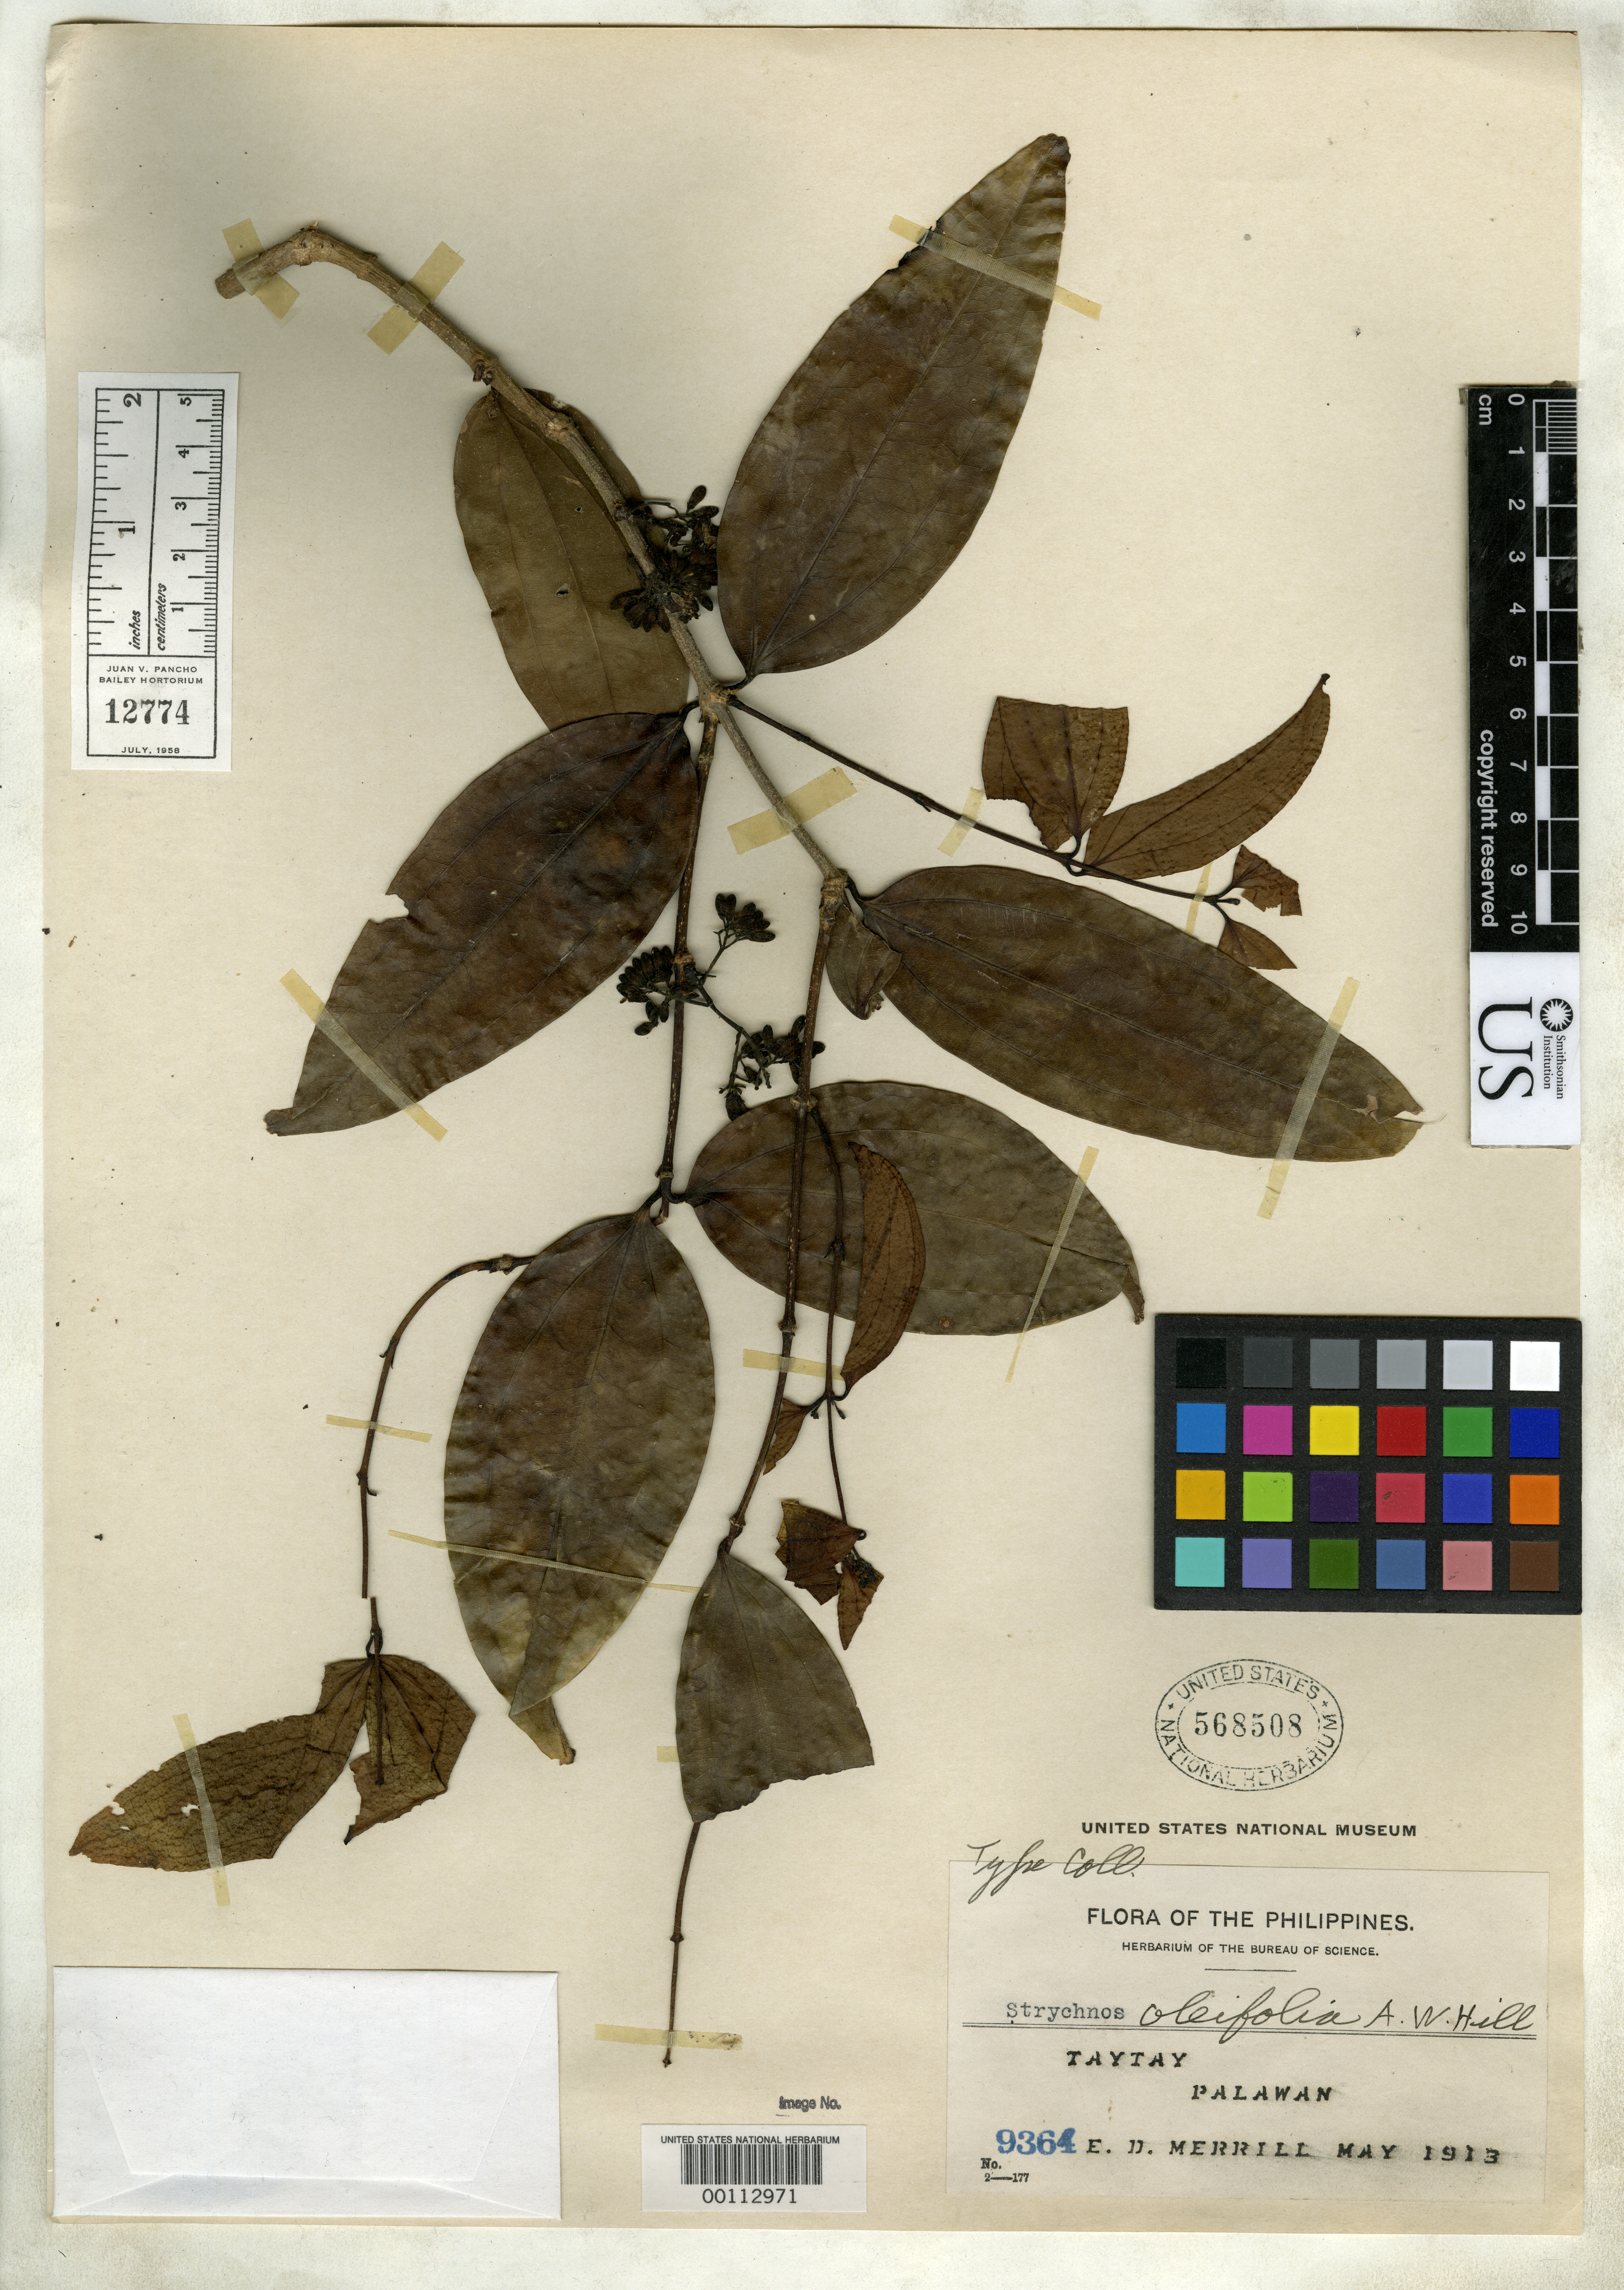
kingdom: Plantae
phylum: Tracheophyta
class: Magnoliopsida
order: Gentianales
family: Loganiaceae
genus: Strychnos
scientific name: Strychnos oleifolia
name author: A.W. Hill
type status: Isotype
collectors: E. D. Merrill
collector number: Bur. Sci. 9364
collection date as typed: May 1913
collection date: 1913-05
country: Philippines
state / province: Mimaropa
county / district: Palawan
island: Palawan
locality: Taytay.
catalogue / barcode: US 568508